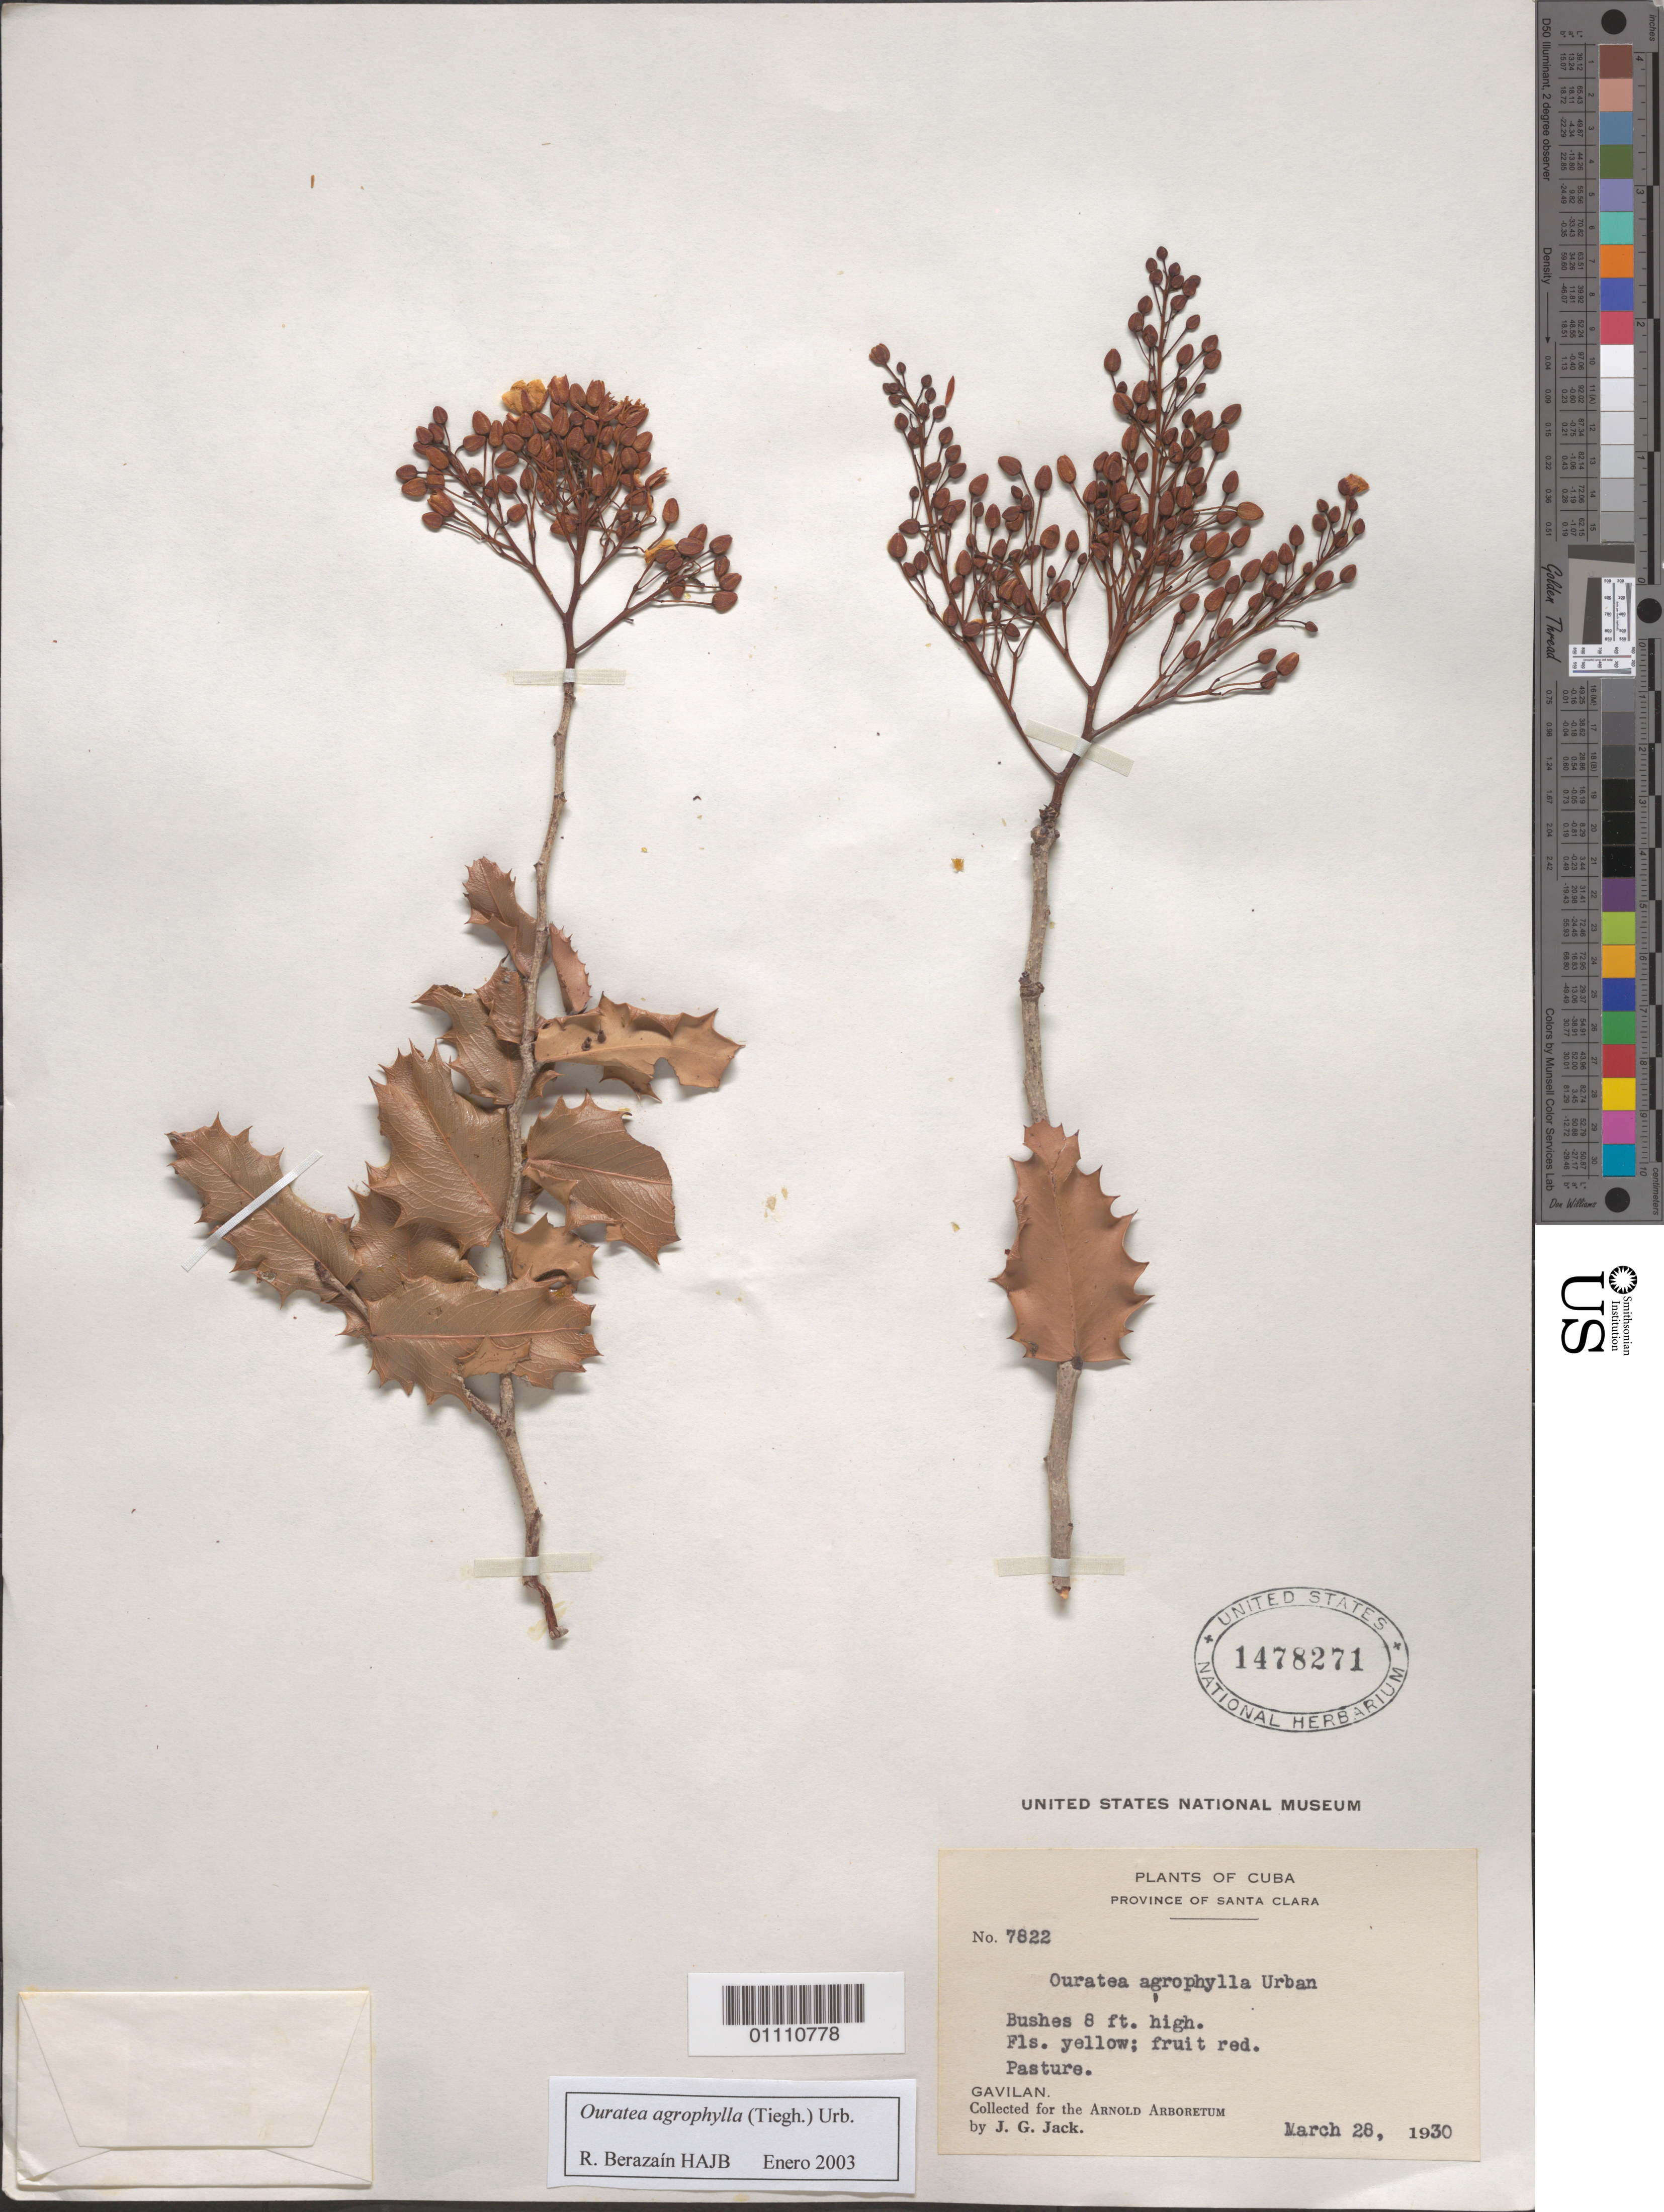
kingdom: Plantae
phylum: Tracheophyta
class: Magnoliopsida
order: Malpighiales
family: Ochnaceae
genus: Ouratea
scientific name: Ouratea agrophylla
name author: (Tiegh.) Urb.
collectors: J. G. Jack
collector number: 7822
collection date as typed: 28 Mar 1930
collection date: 1930-03-28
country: Cuba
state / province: Cienfuegos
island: Cuba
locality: Gavilan, Province of Santa Clara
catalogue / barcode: US 1478271